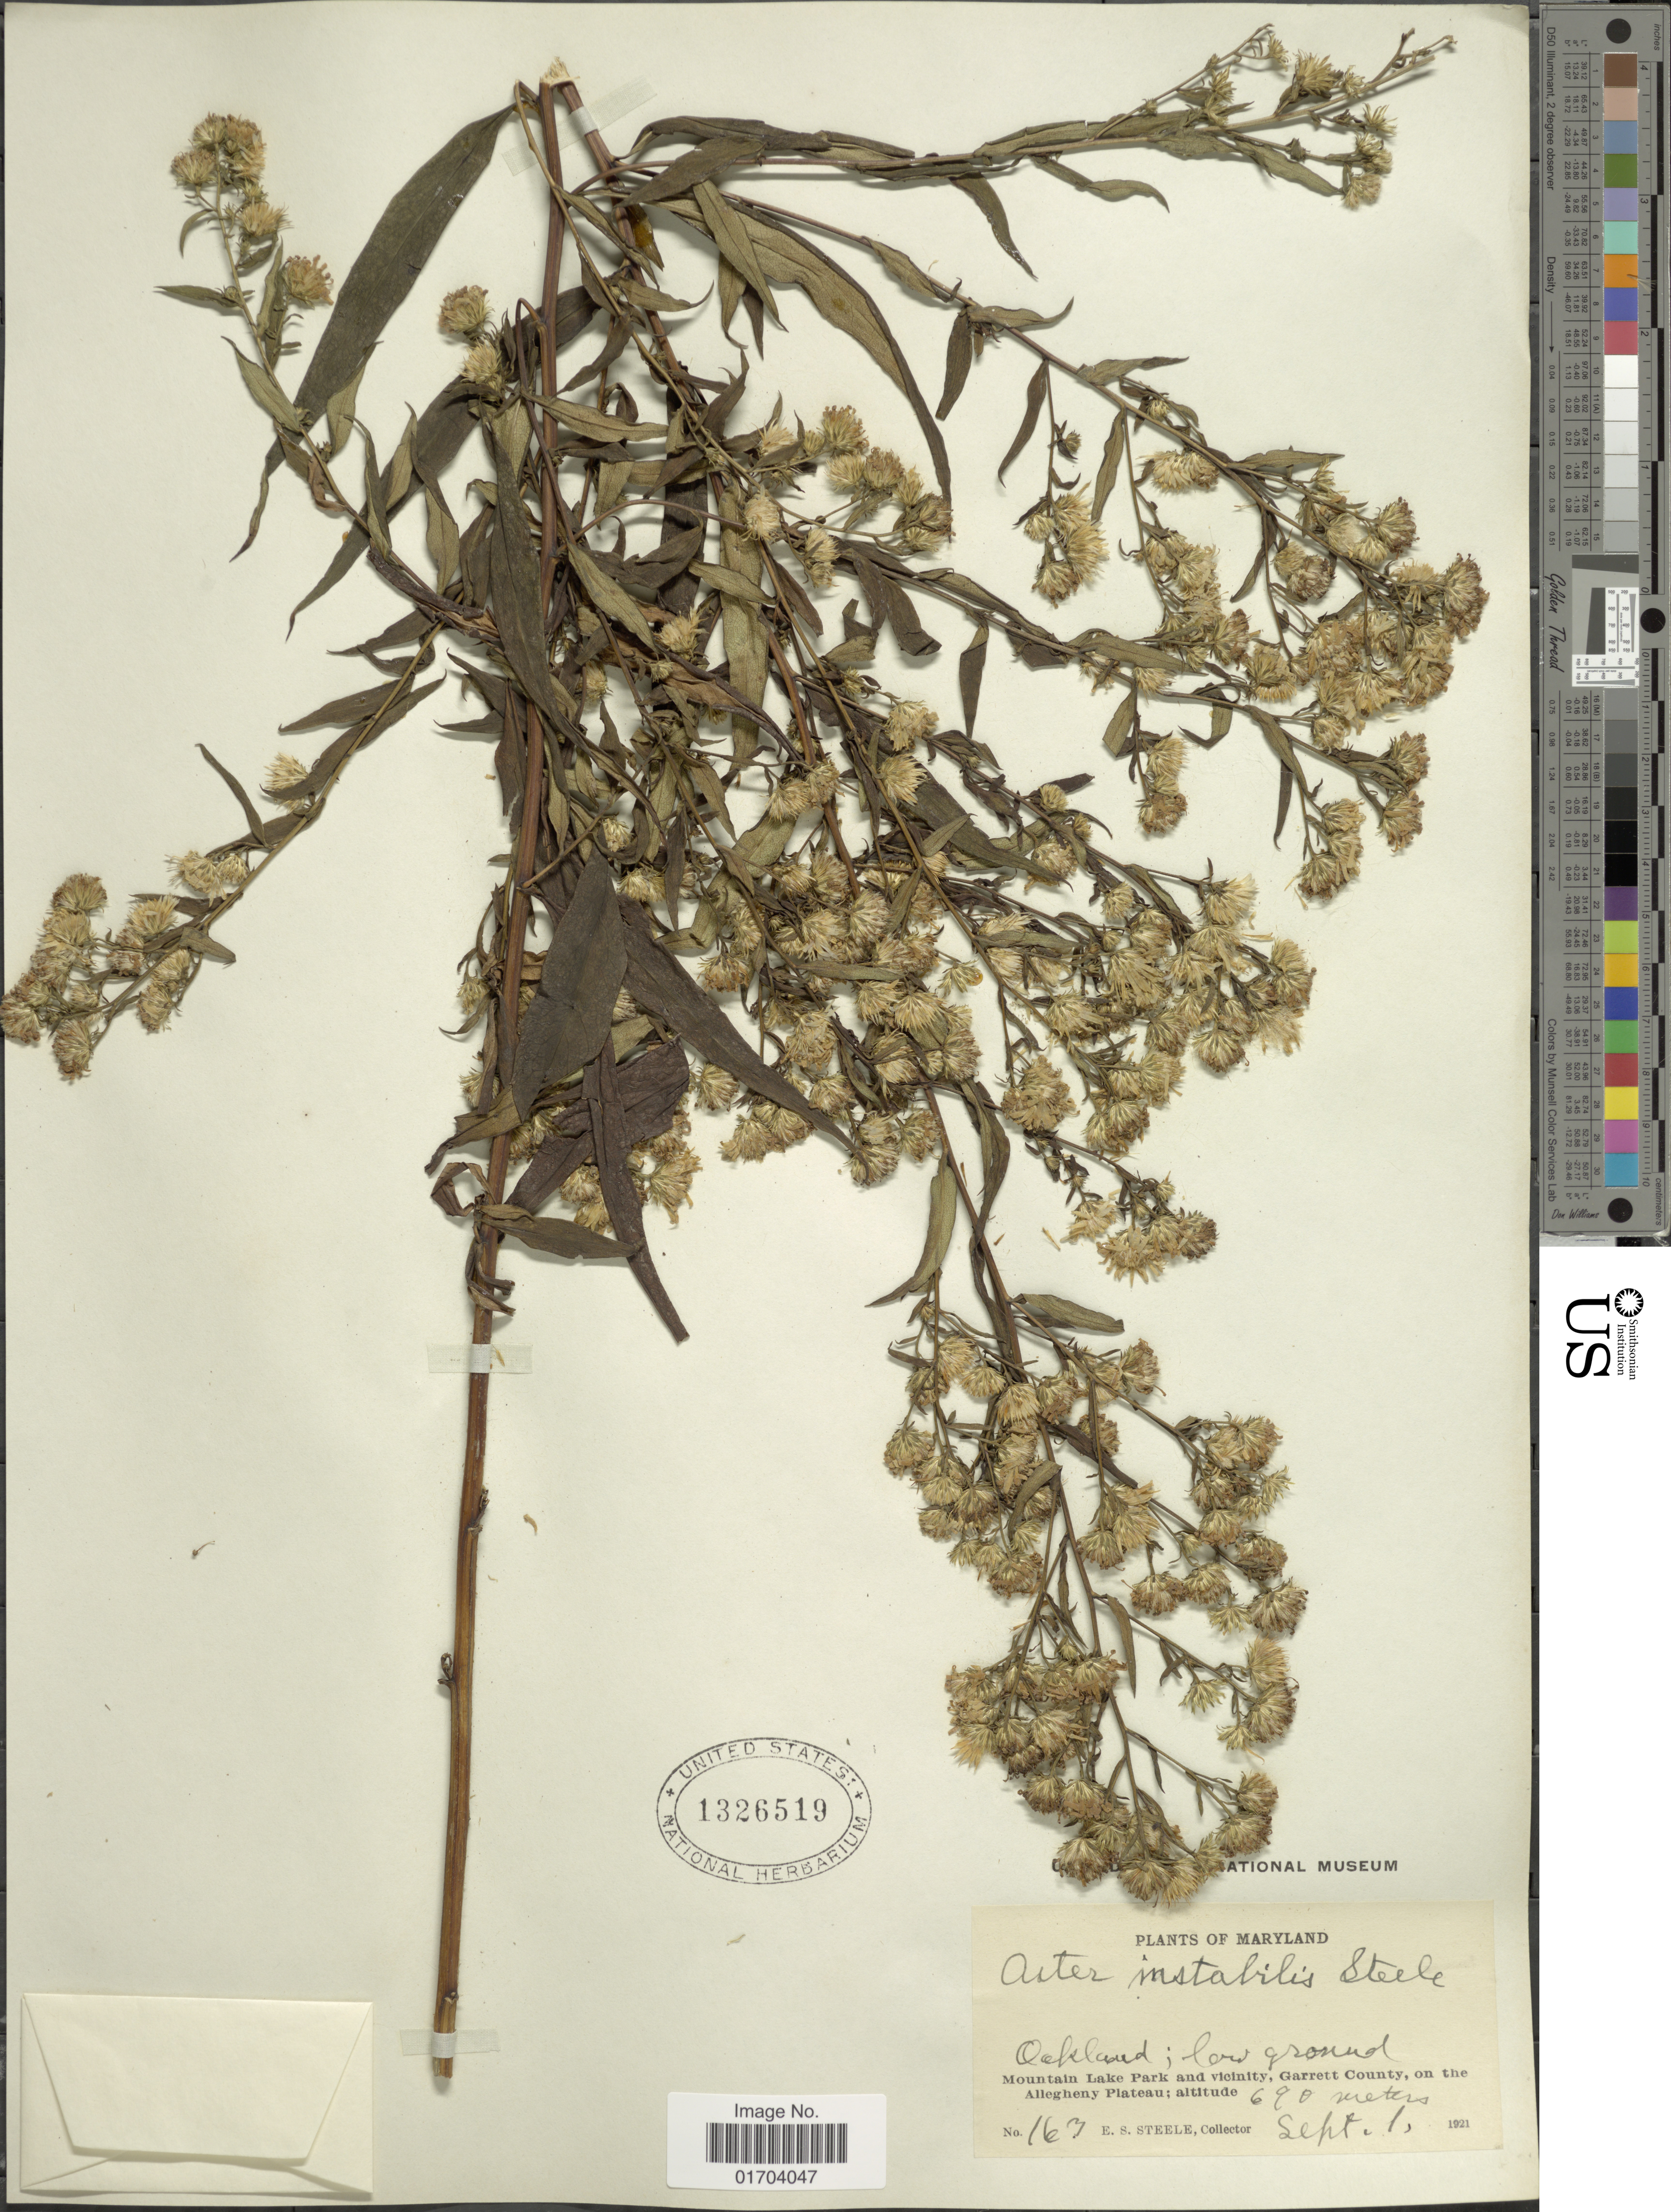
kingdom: Plantae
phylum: Tracheophyta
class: Magnoliopsida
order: Asterales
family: Asteraceae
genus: Aster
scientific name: Aster instabilis E.S. Steele sp. nov. ined.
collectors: E. Steele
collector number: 163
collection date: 1921-09-01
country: United States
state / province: Maryland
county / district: Garrett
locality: Oakland, Mountain Lake Park and Vicinity, Garrett County, on the Allegheny Plateau.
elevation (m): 690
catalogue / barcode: US 1326519